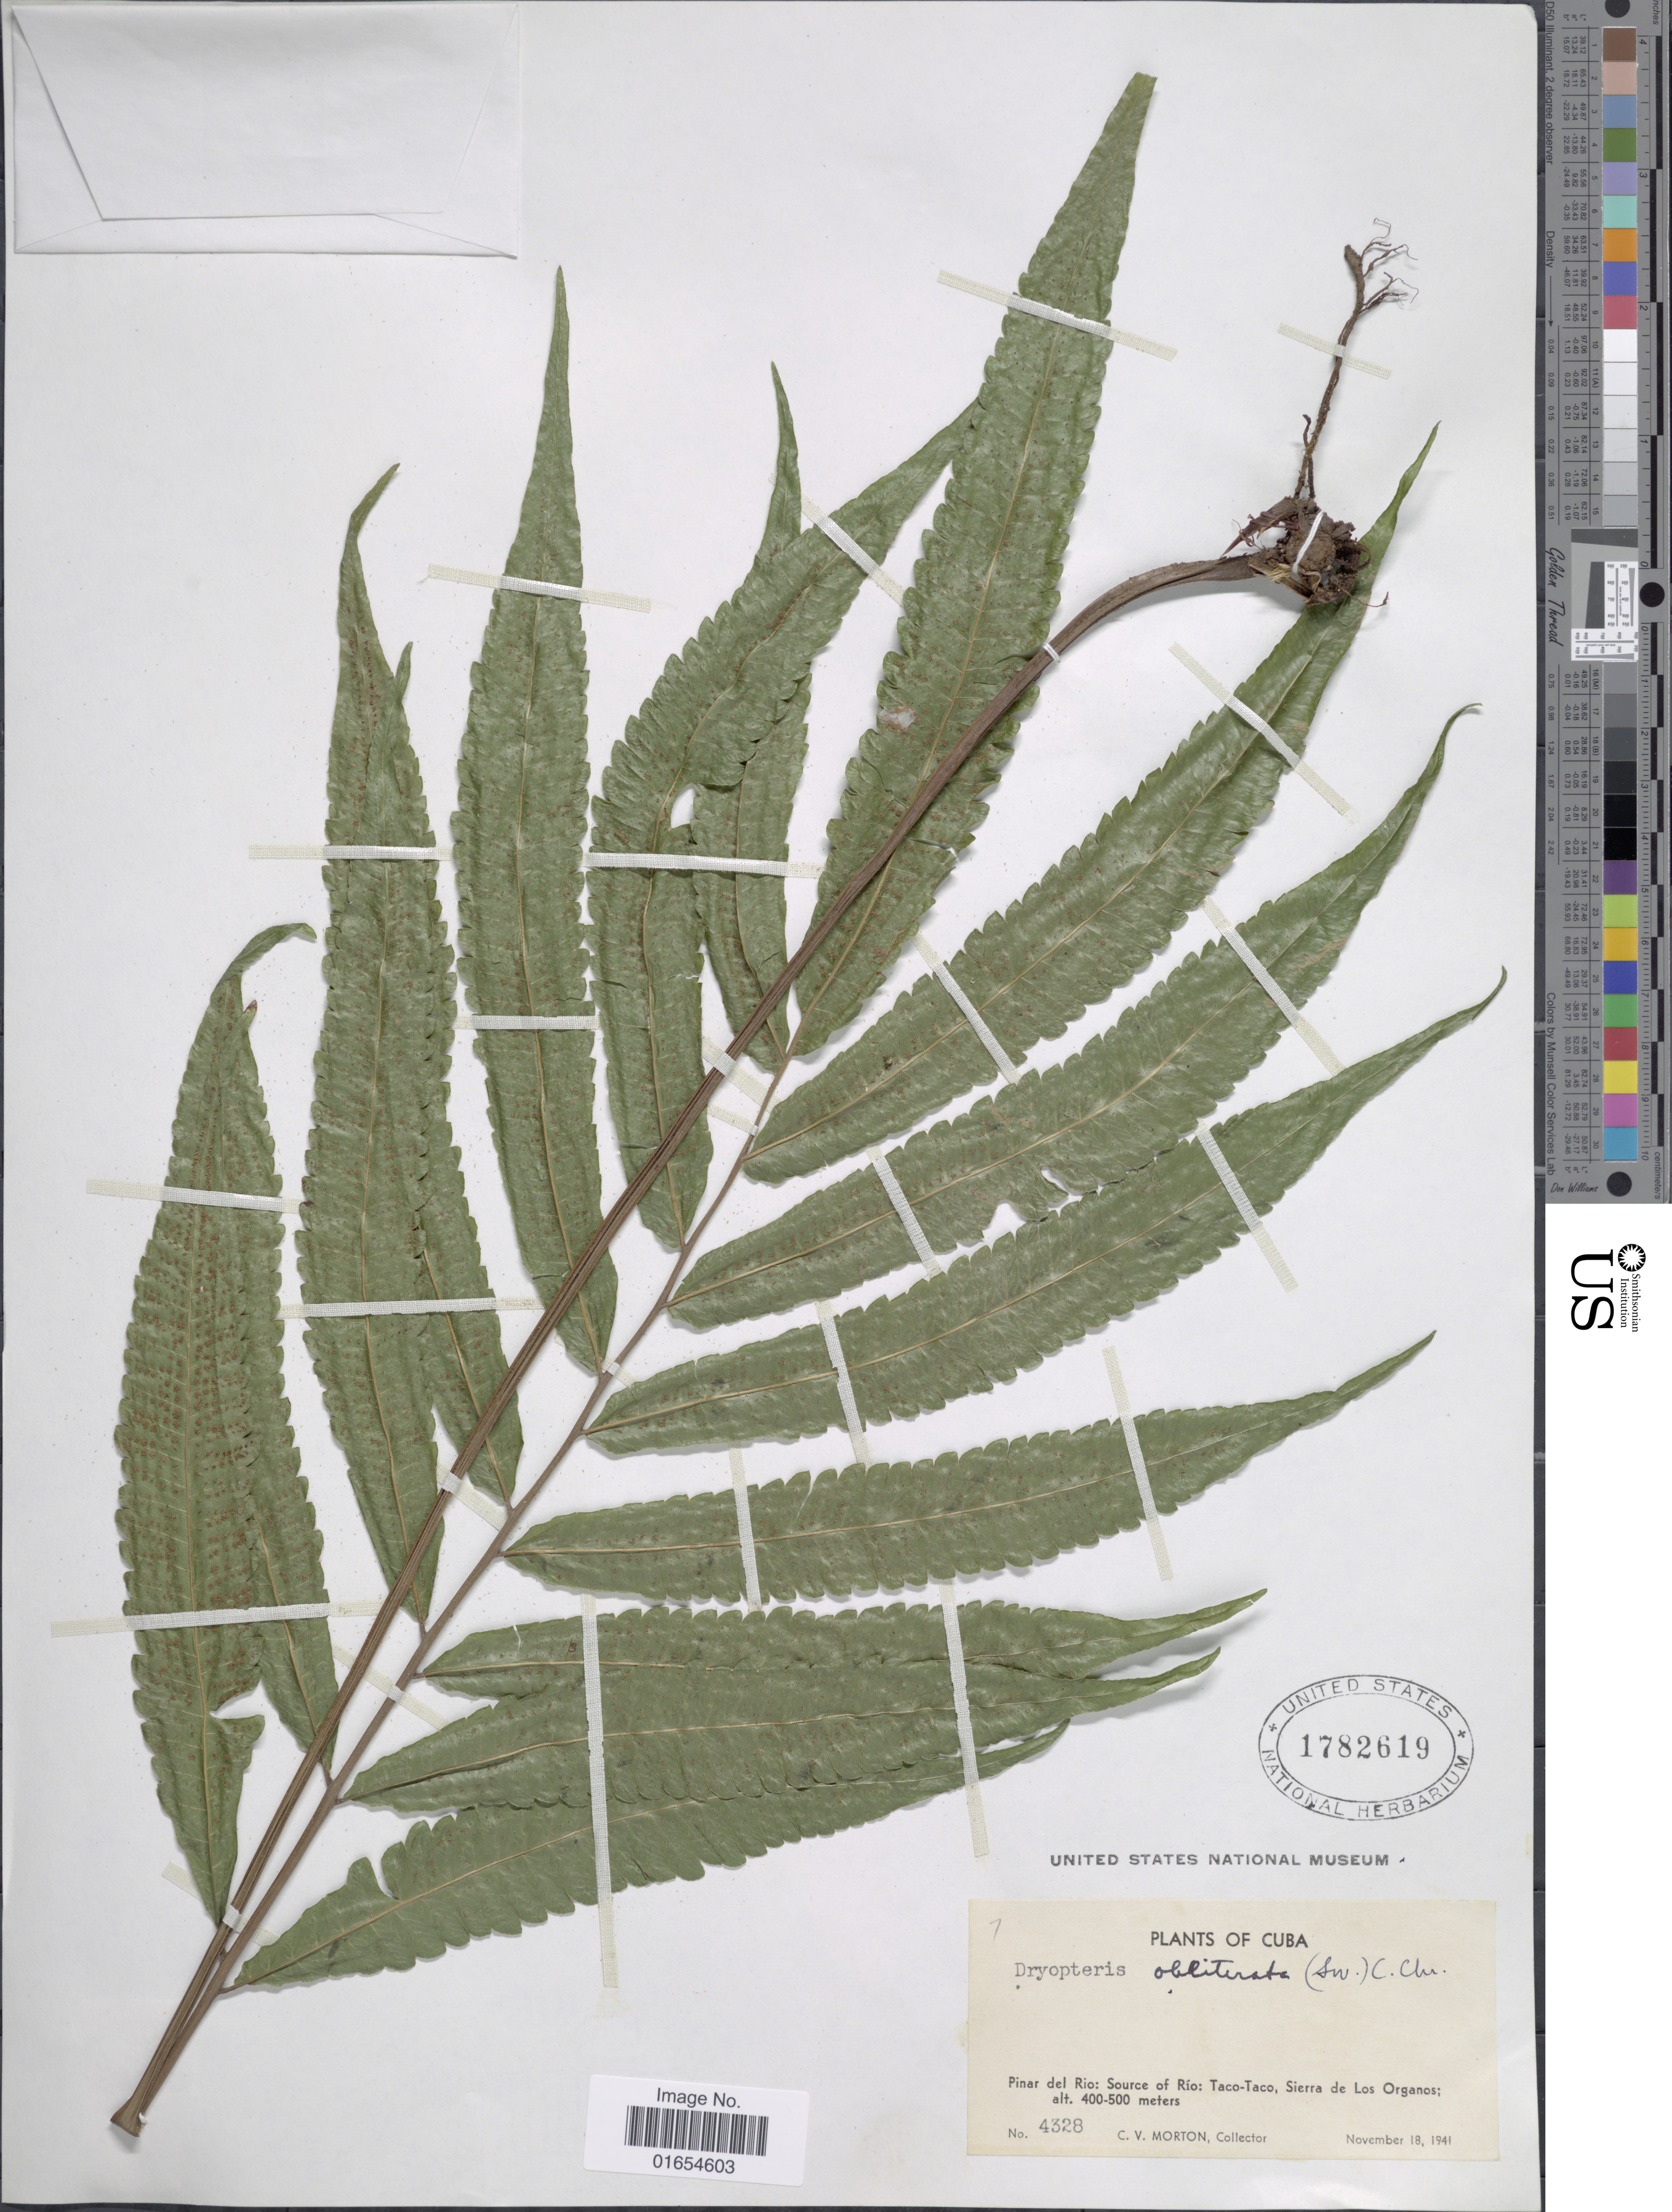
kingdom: Plantae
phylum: Tracheophyta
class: Polypodiopsida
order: Polypodiales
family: Thelypteridaceae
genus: Goniopteris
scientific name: Goniopteris obliterata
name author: (Sw.) C. Presl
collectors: C. V. Morton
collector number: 4328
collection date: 1941-11-18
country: Cuba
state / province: Pinar del Río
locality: Source of Rio: Taco-Taco, Sierra de Los Organos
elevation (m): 400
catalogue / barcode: US 1782619